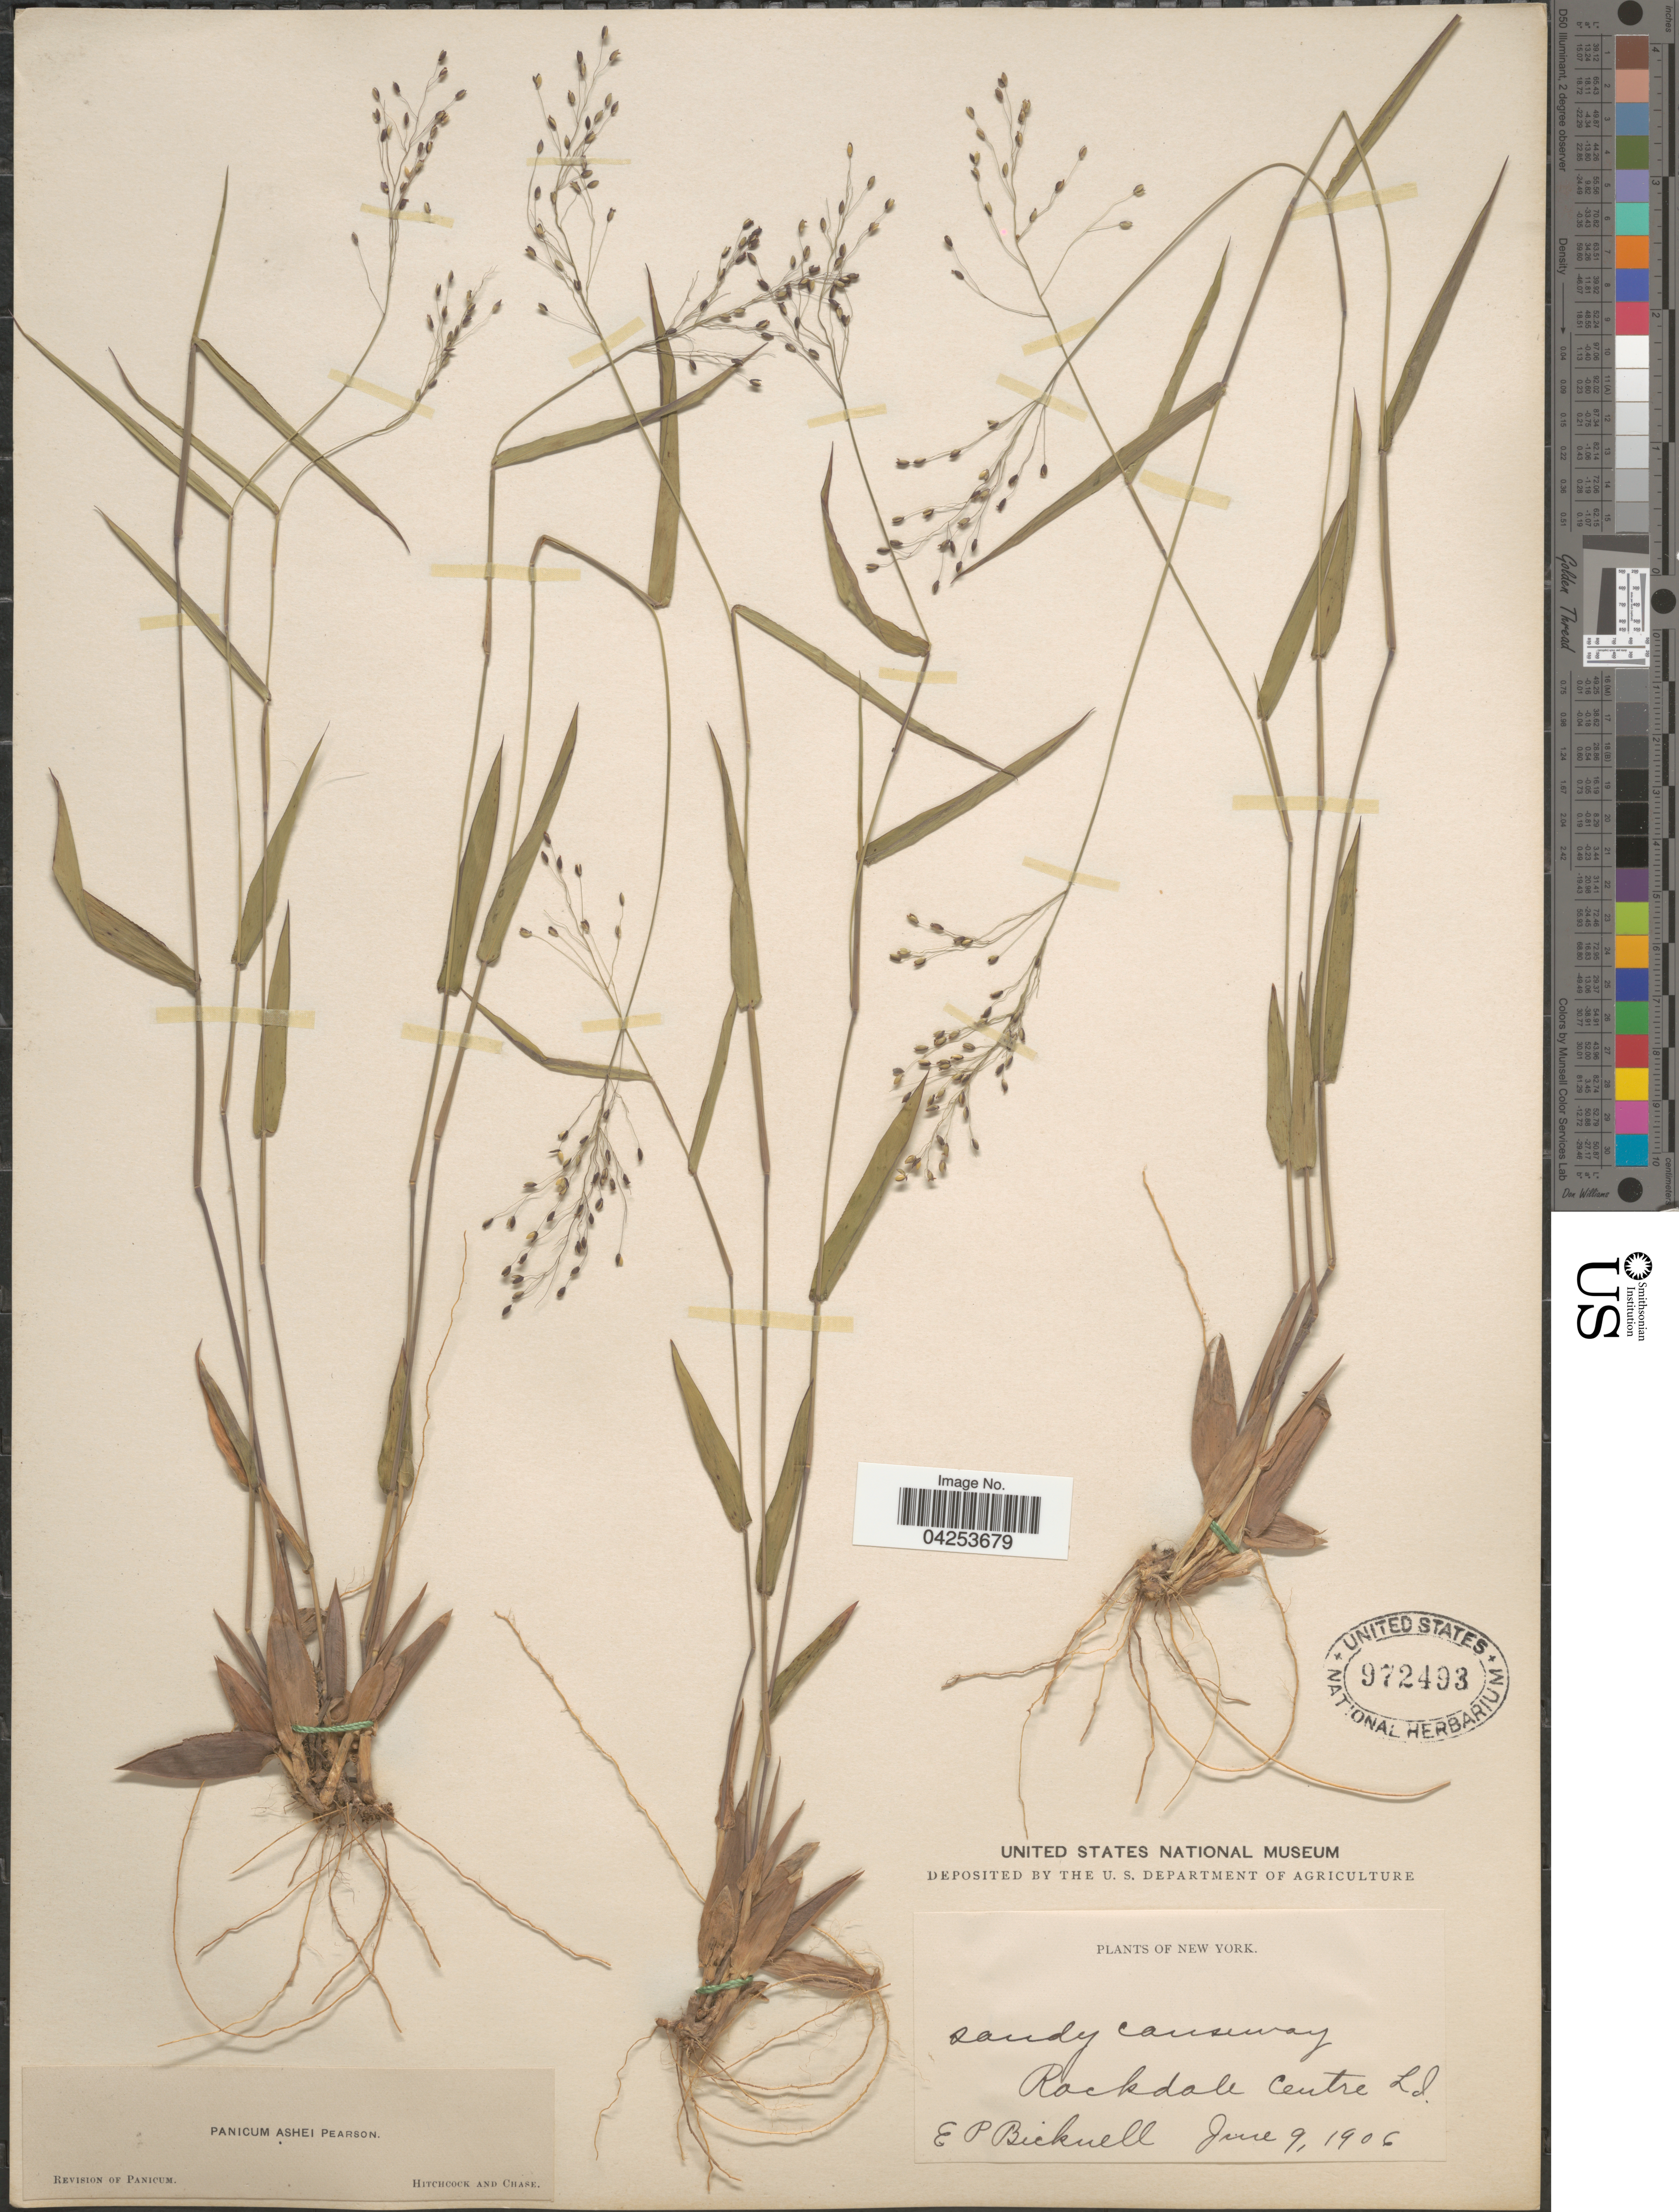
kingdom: Plantae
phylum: Tracheophyta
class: Liliopsida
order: Poales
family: Poaceae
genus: Dichanthelium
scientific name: Dichanthelium commutatum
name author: (Schult.) Gould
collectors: E. P. Bicknell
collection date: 1906-06-09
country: United States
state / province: New York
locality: Rockdale Centre LI.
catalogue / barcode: US 972493